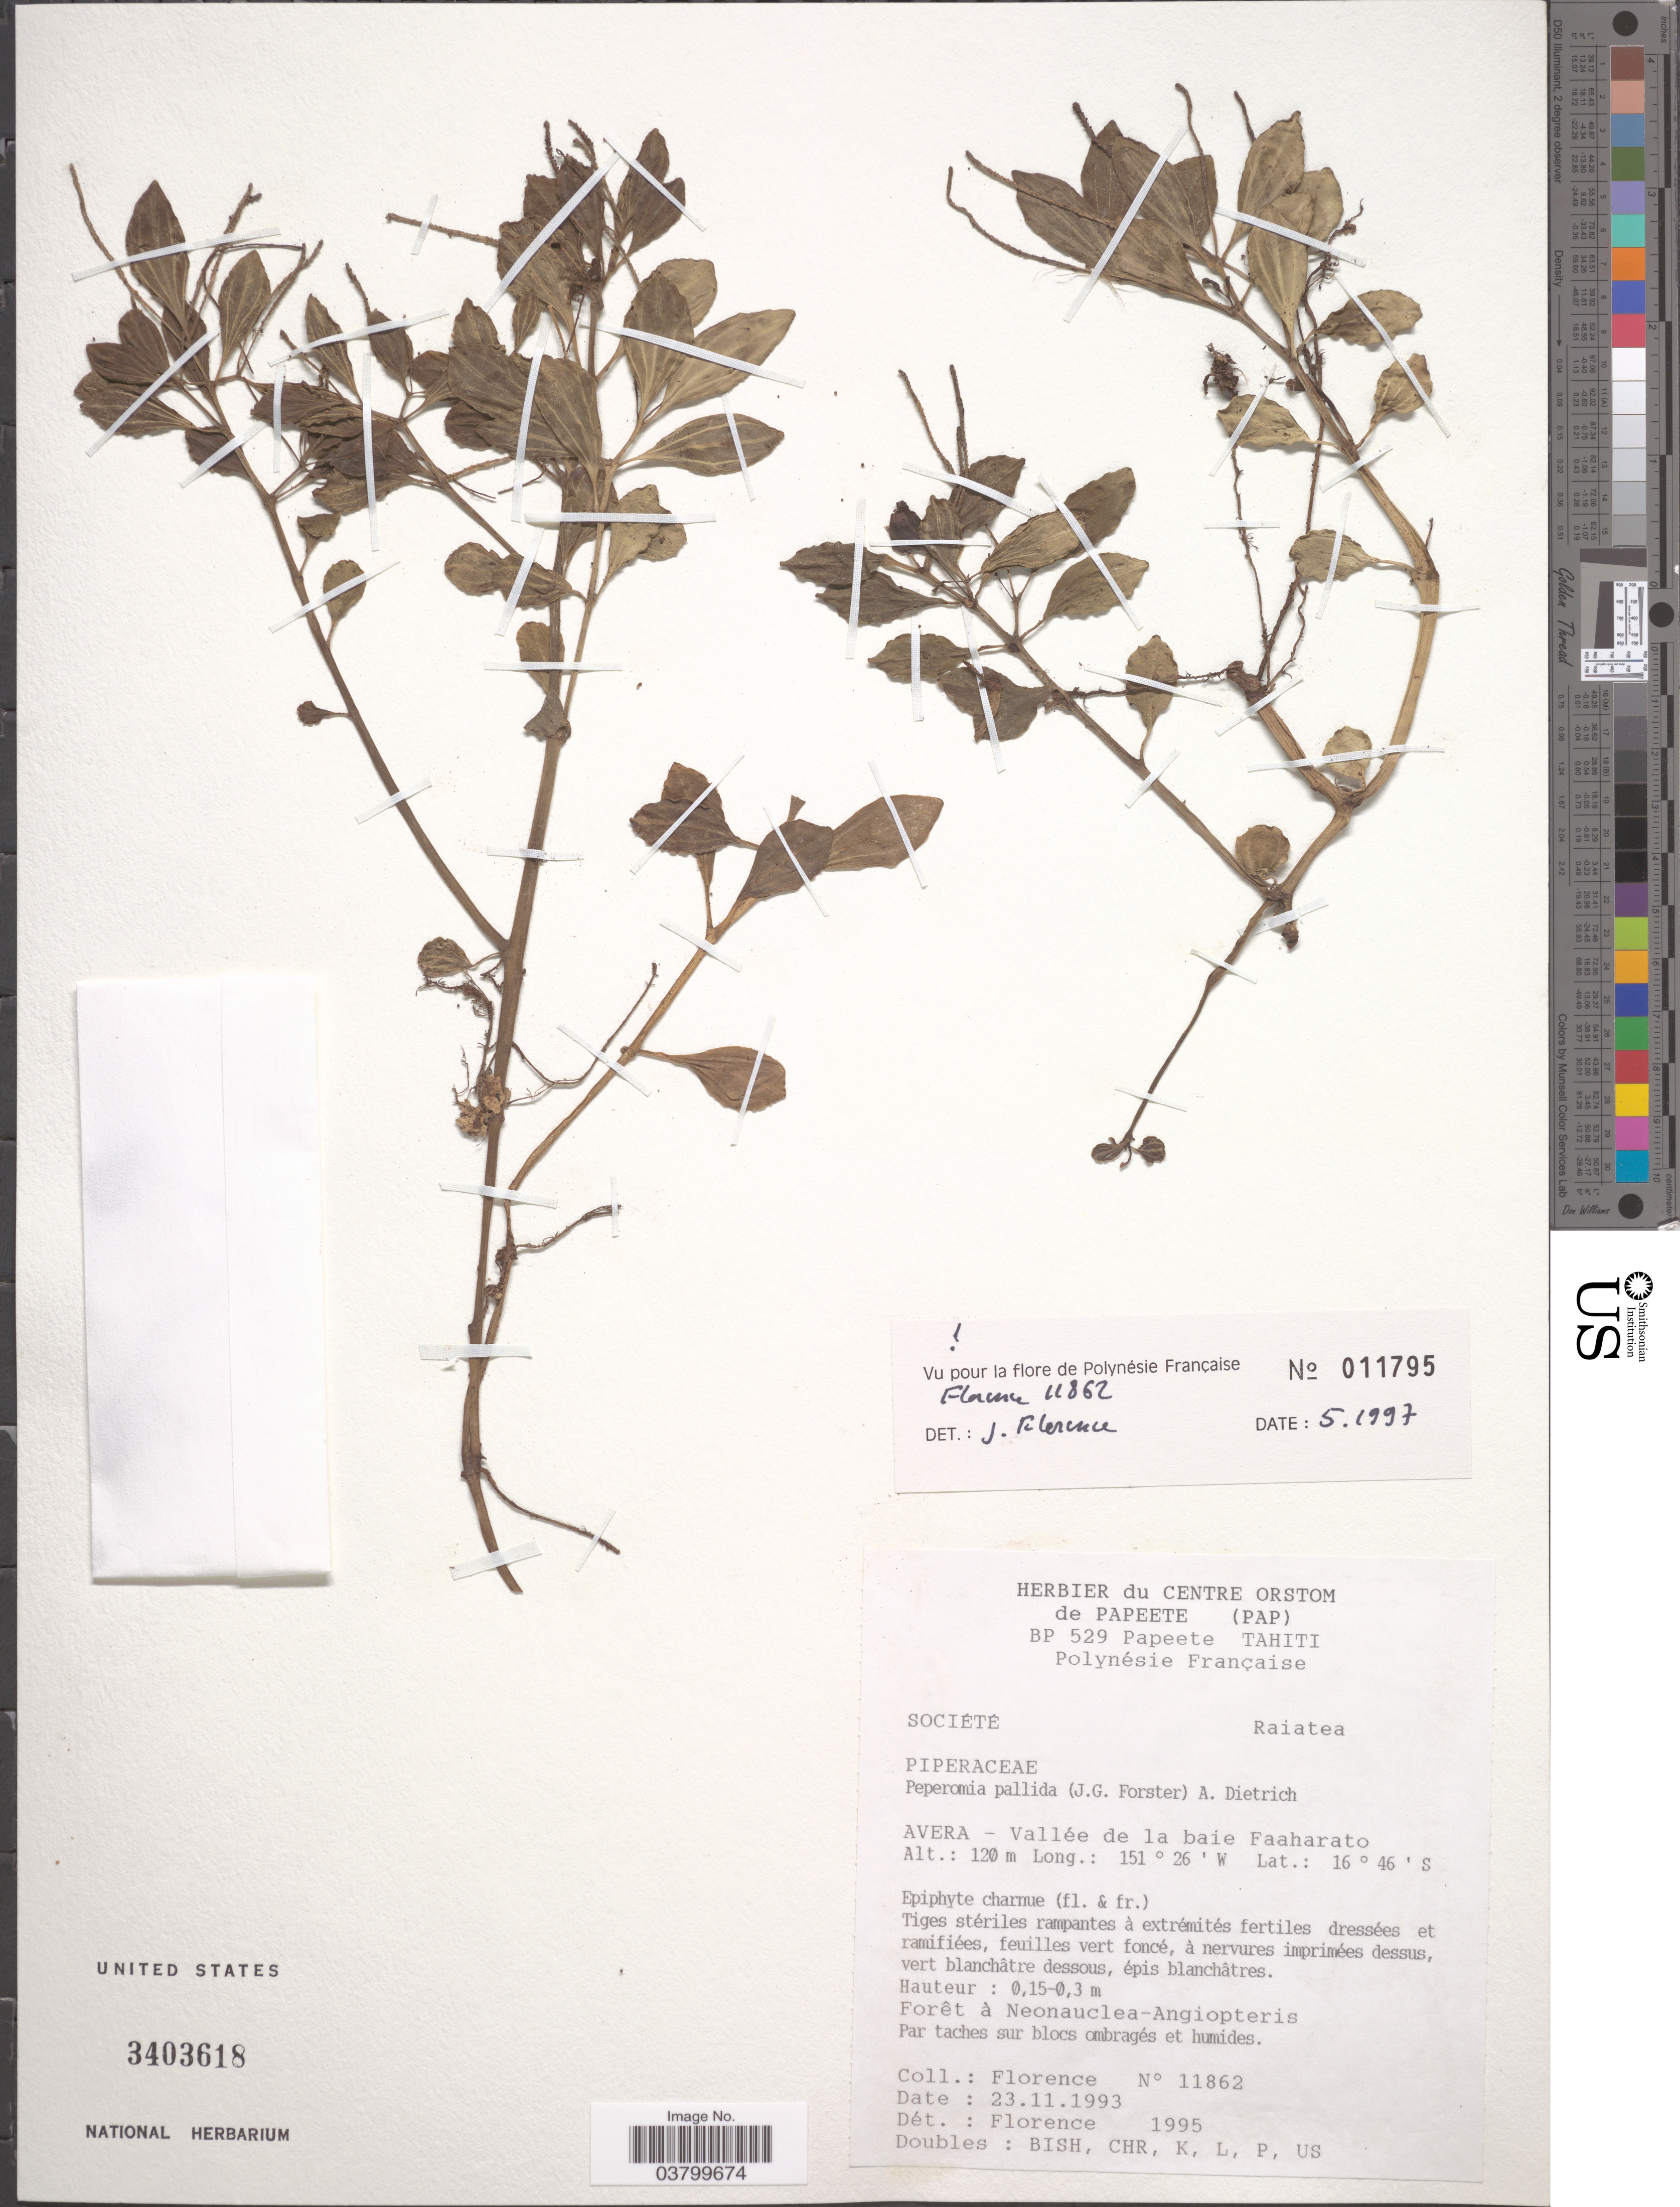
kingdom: Plantae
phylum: Tracheophyta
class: Magnoliopsida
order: Piperales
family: Piperaceae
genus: Peperomia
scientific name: Peperomia pallida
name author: (G. Forst.) Dietr.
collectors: -. Florence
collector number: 11862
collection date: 1993-11-23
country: French Polynesia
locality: Société. Raiatea. Avera- Vallée de la baie Faaharato.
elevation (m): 120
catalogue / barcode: US 3403618